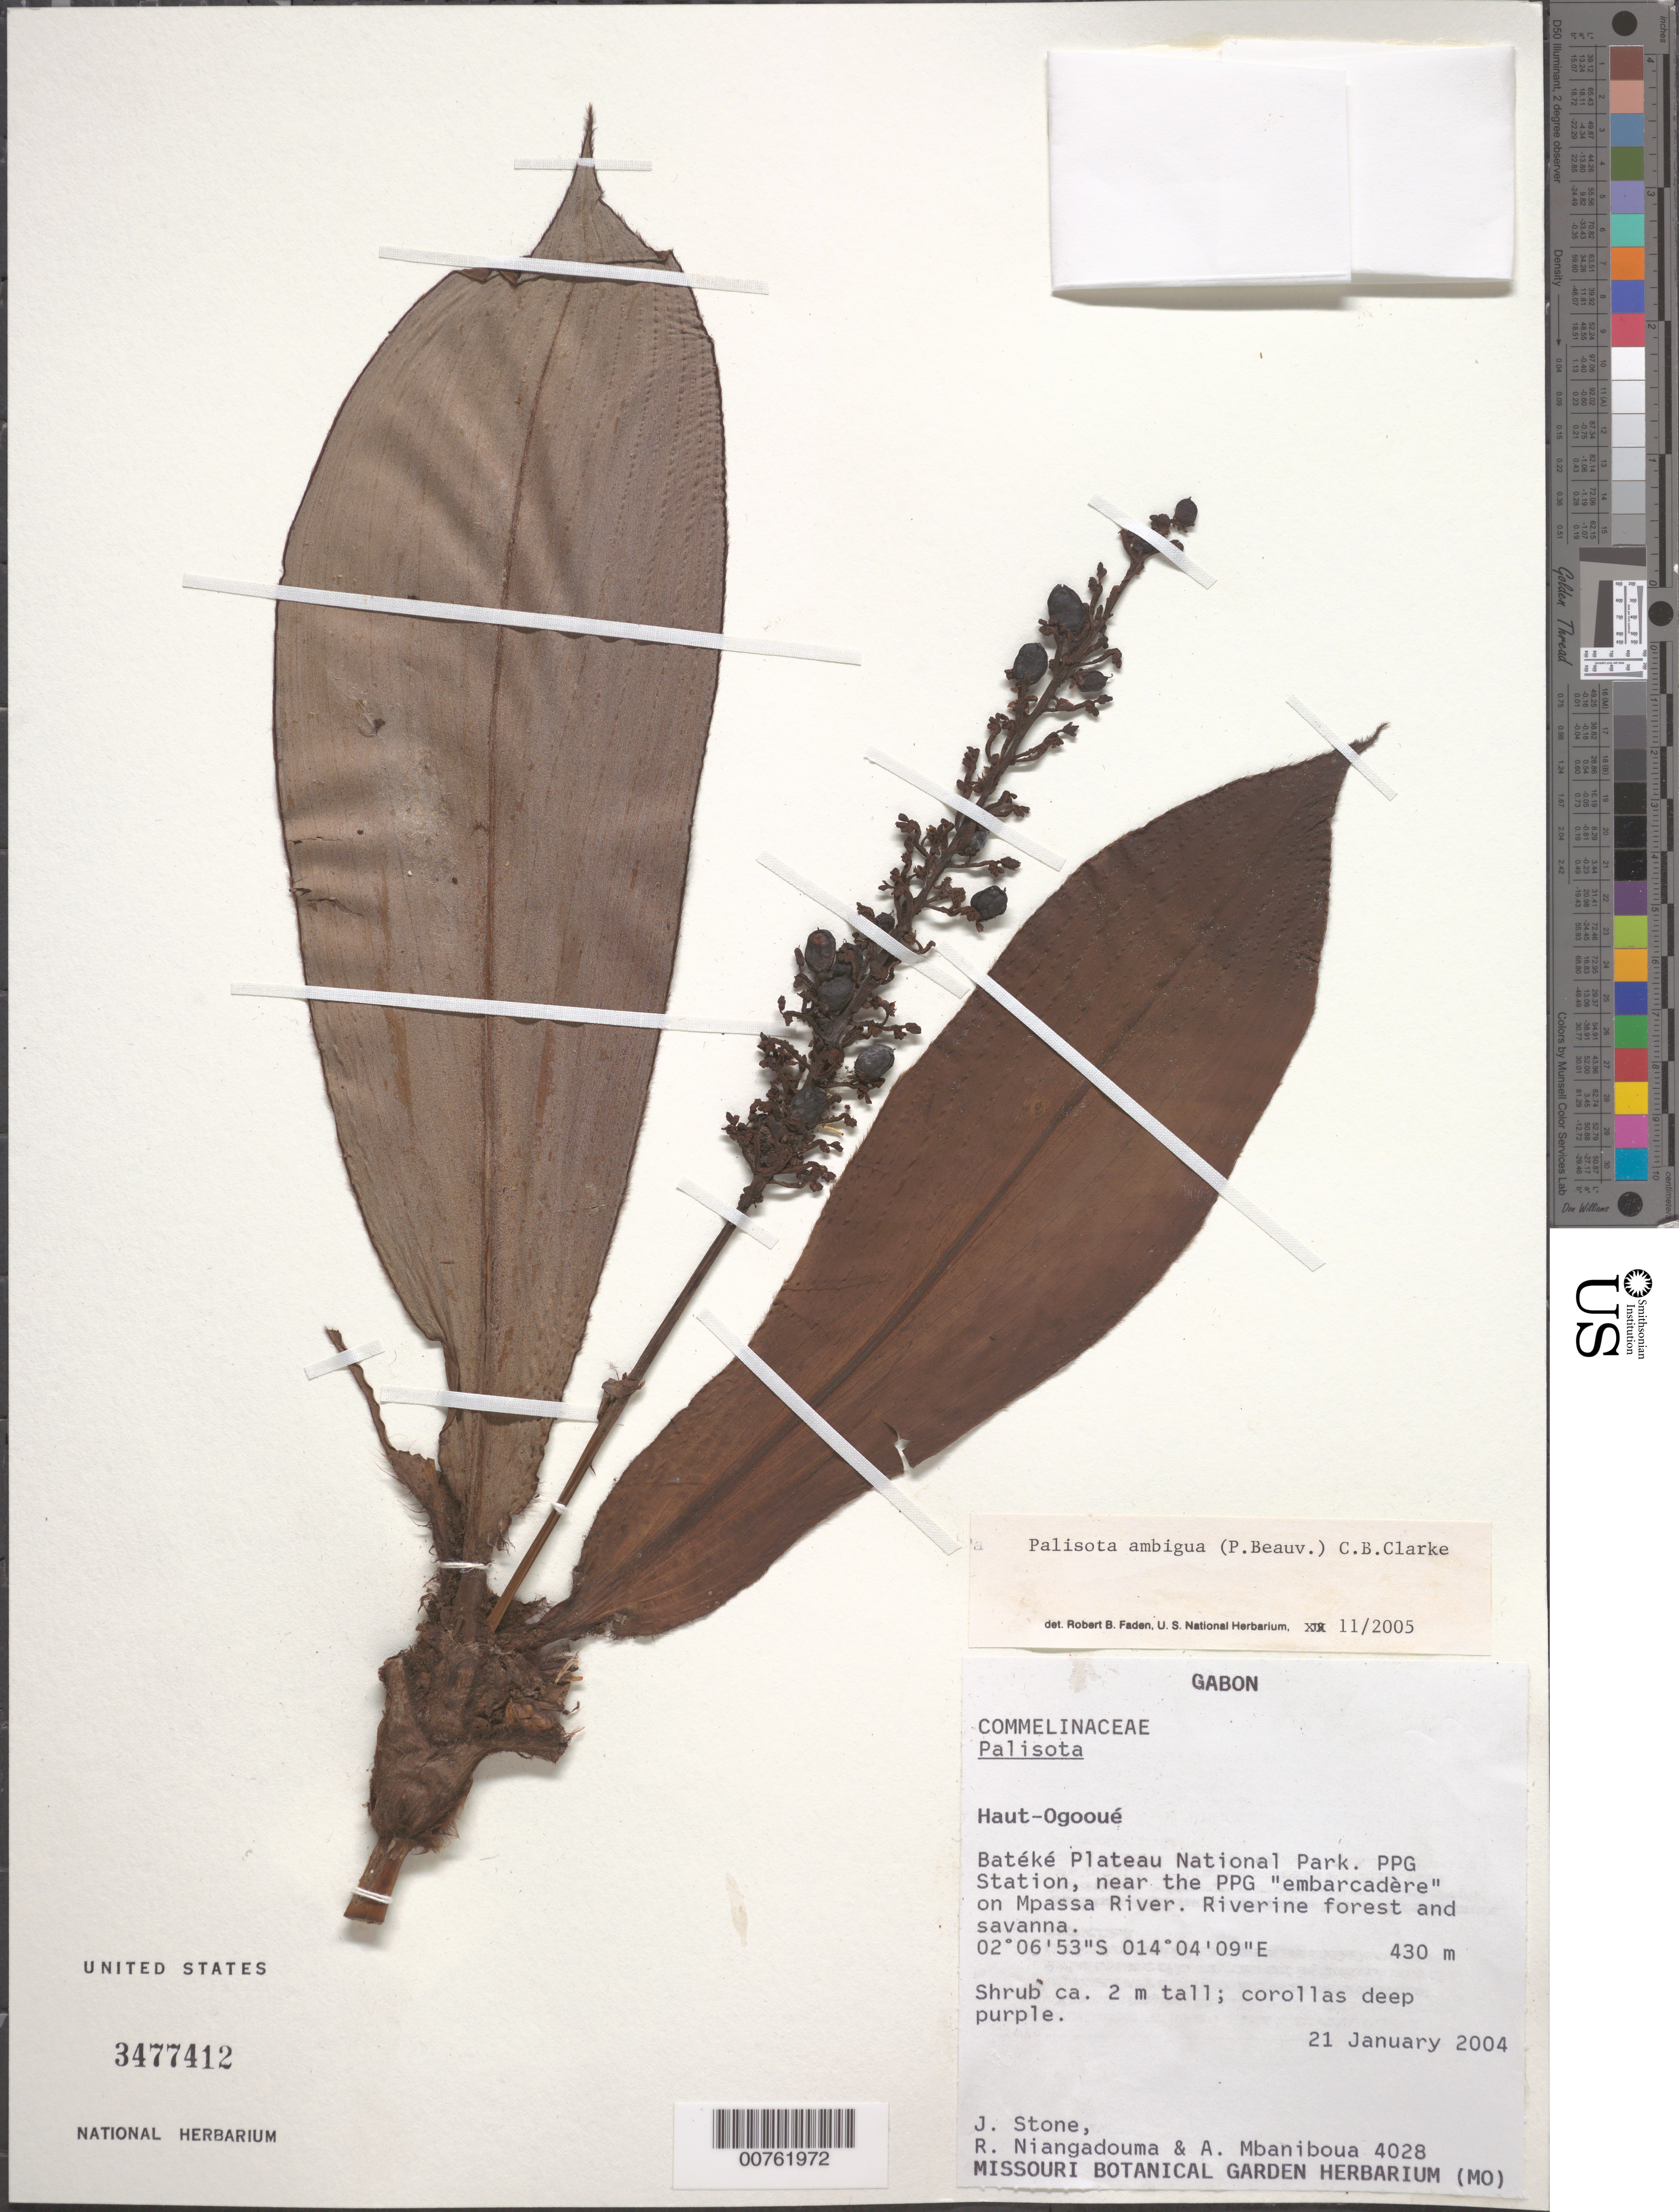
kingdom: Plantae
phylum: Tracheophyta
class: Liliopsida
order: Commelinales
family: Commelinaceae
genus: Palisota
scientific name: Palisota ambigua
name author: (P. Beauv.) C.B. Clarke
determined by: Faden, Robert B., (US), Smithsonian Institution - National Museum of Natural History (UNITED STATES)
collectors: J. Stone et al.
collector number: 4028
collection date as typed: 21 Jan 2004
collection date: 2004-01-21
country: Gabon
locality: Bateke Plateau National Park. PPG Station, near the PPG "embarcadere" on Mpassa River. Riverine forest and savanna.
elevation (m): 430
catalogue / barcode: US 3477412